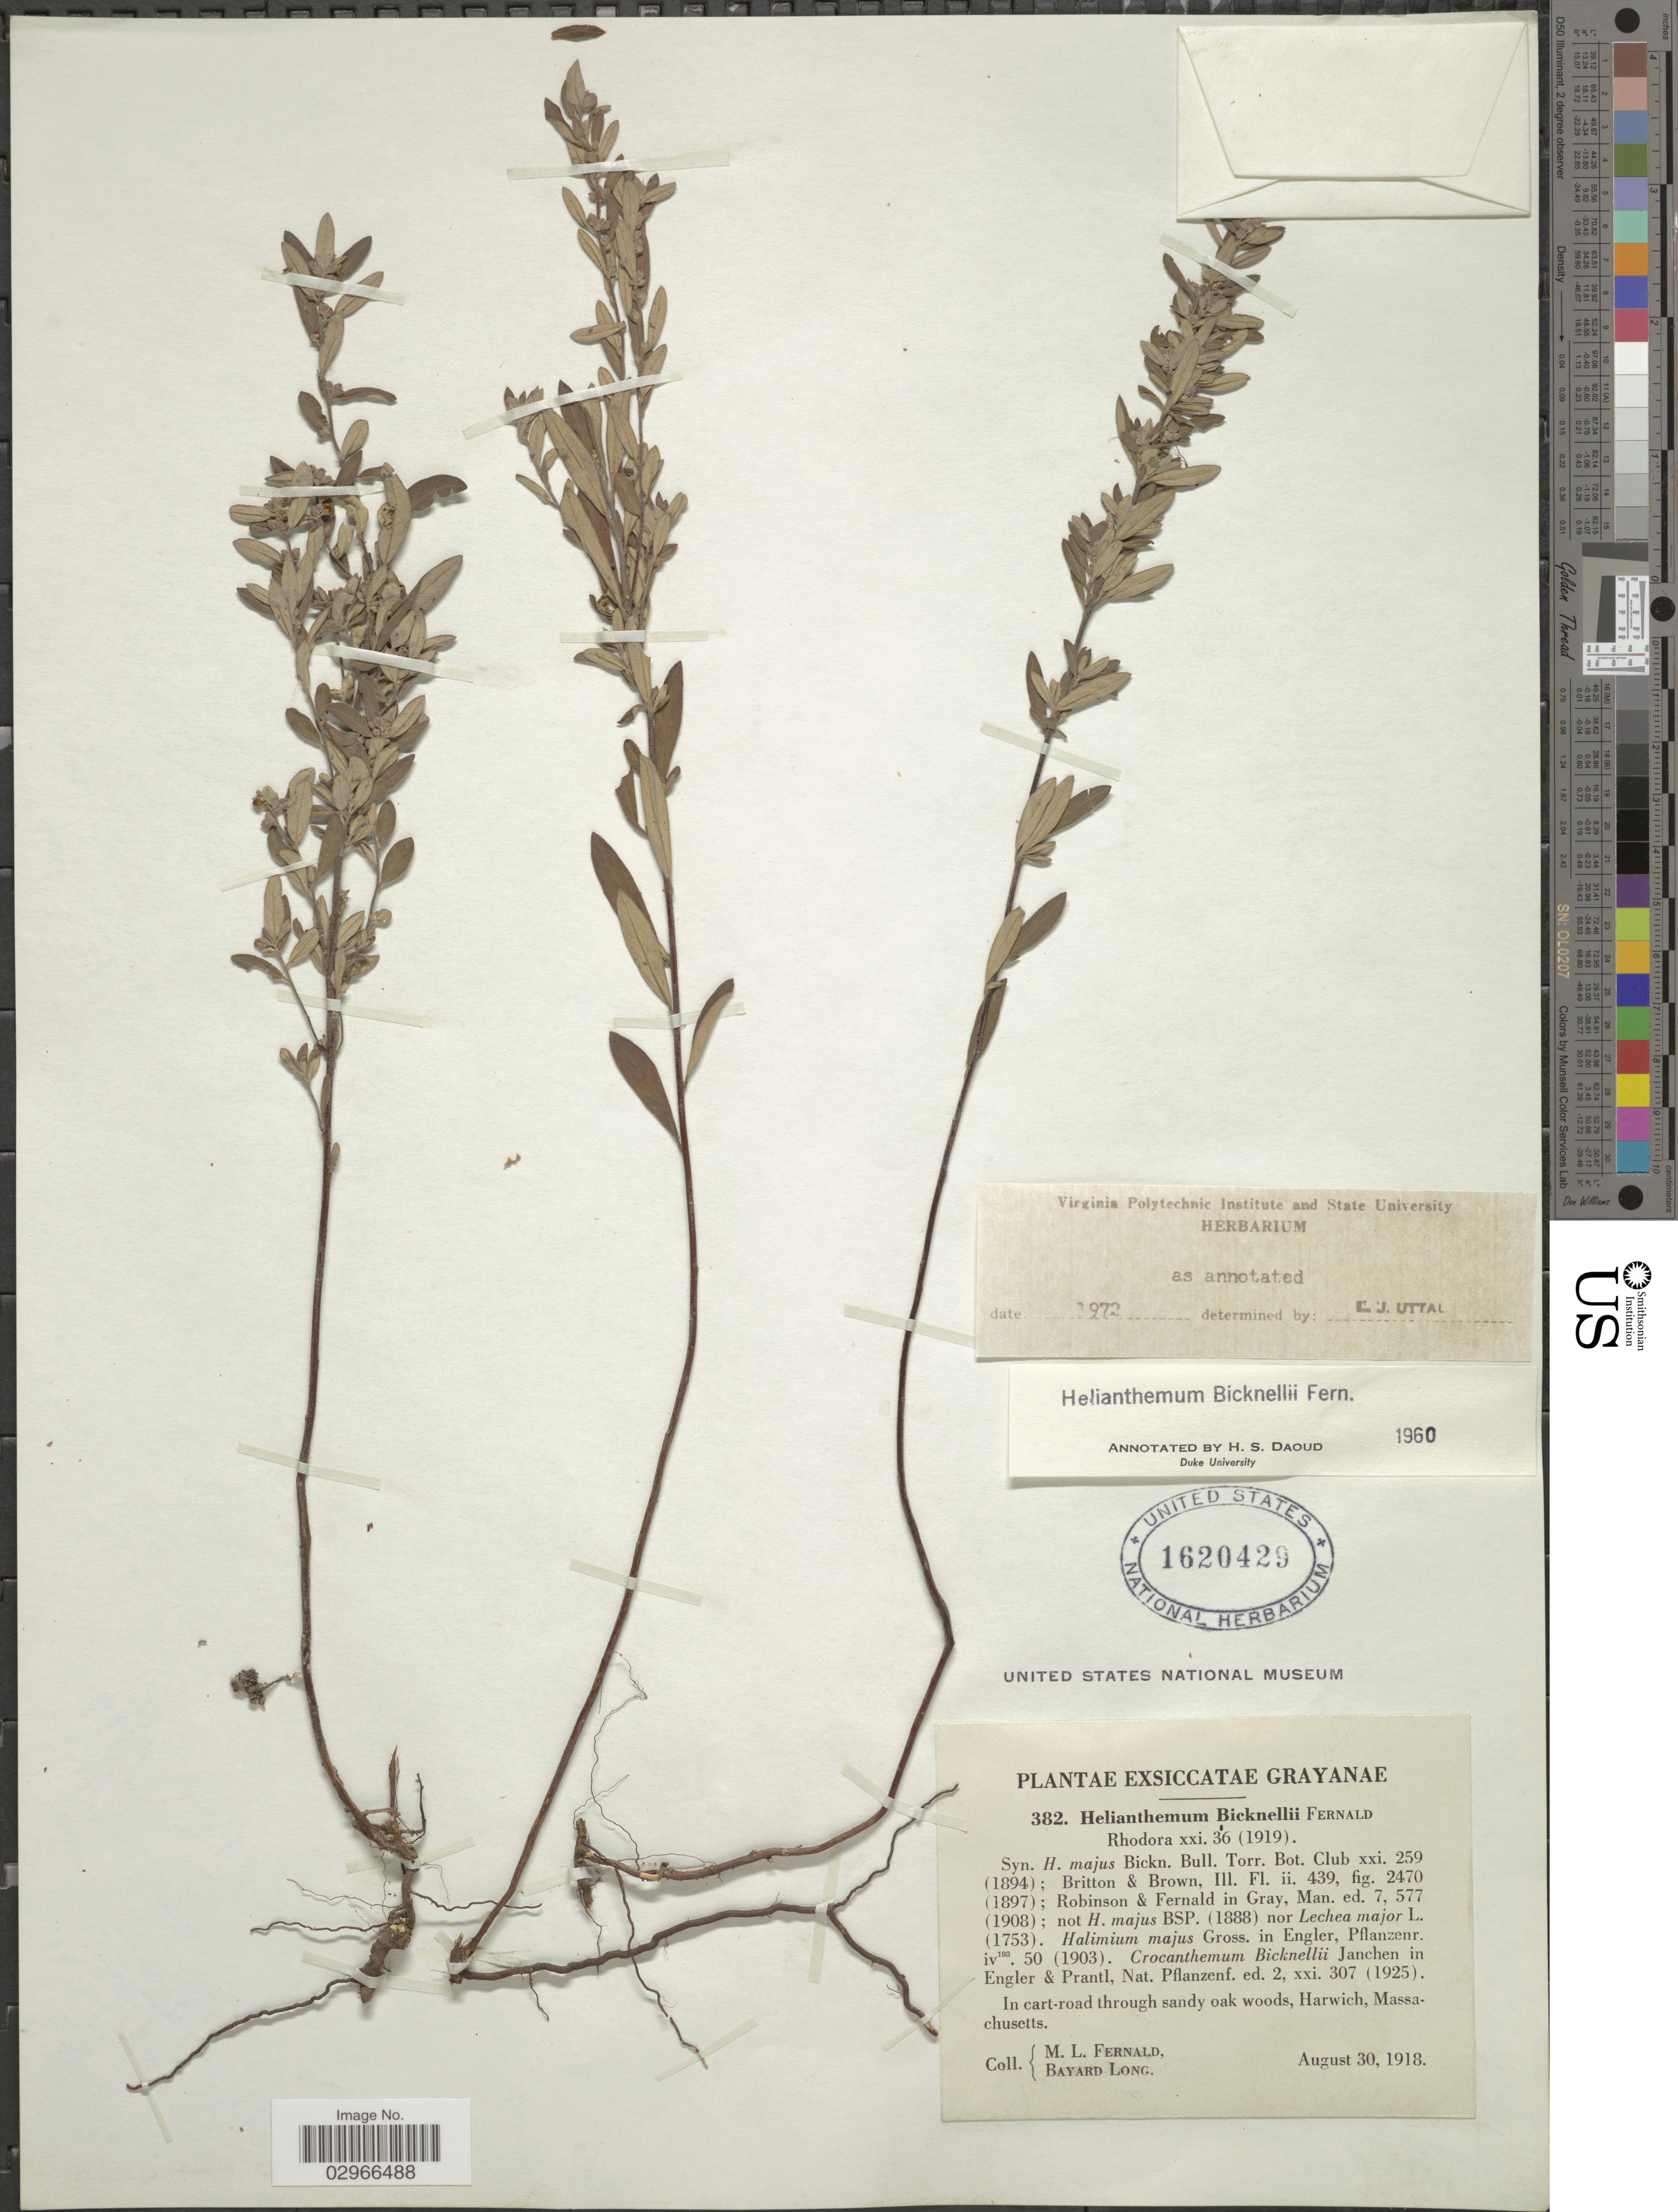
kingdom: Plantae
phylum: Tracheophyta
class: Magnoliopsida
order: Malvales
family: Cistaceae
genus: Helianthemum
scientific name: Helianthemum bicknellii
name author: Fernald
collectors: M. L. Fernald & B. Long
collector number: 382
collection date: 1918-08-30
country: United States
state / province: Massachusetts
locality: Grayanae. Harwich.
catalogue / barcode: US 1620429